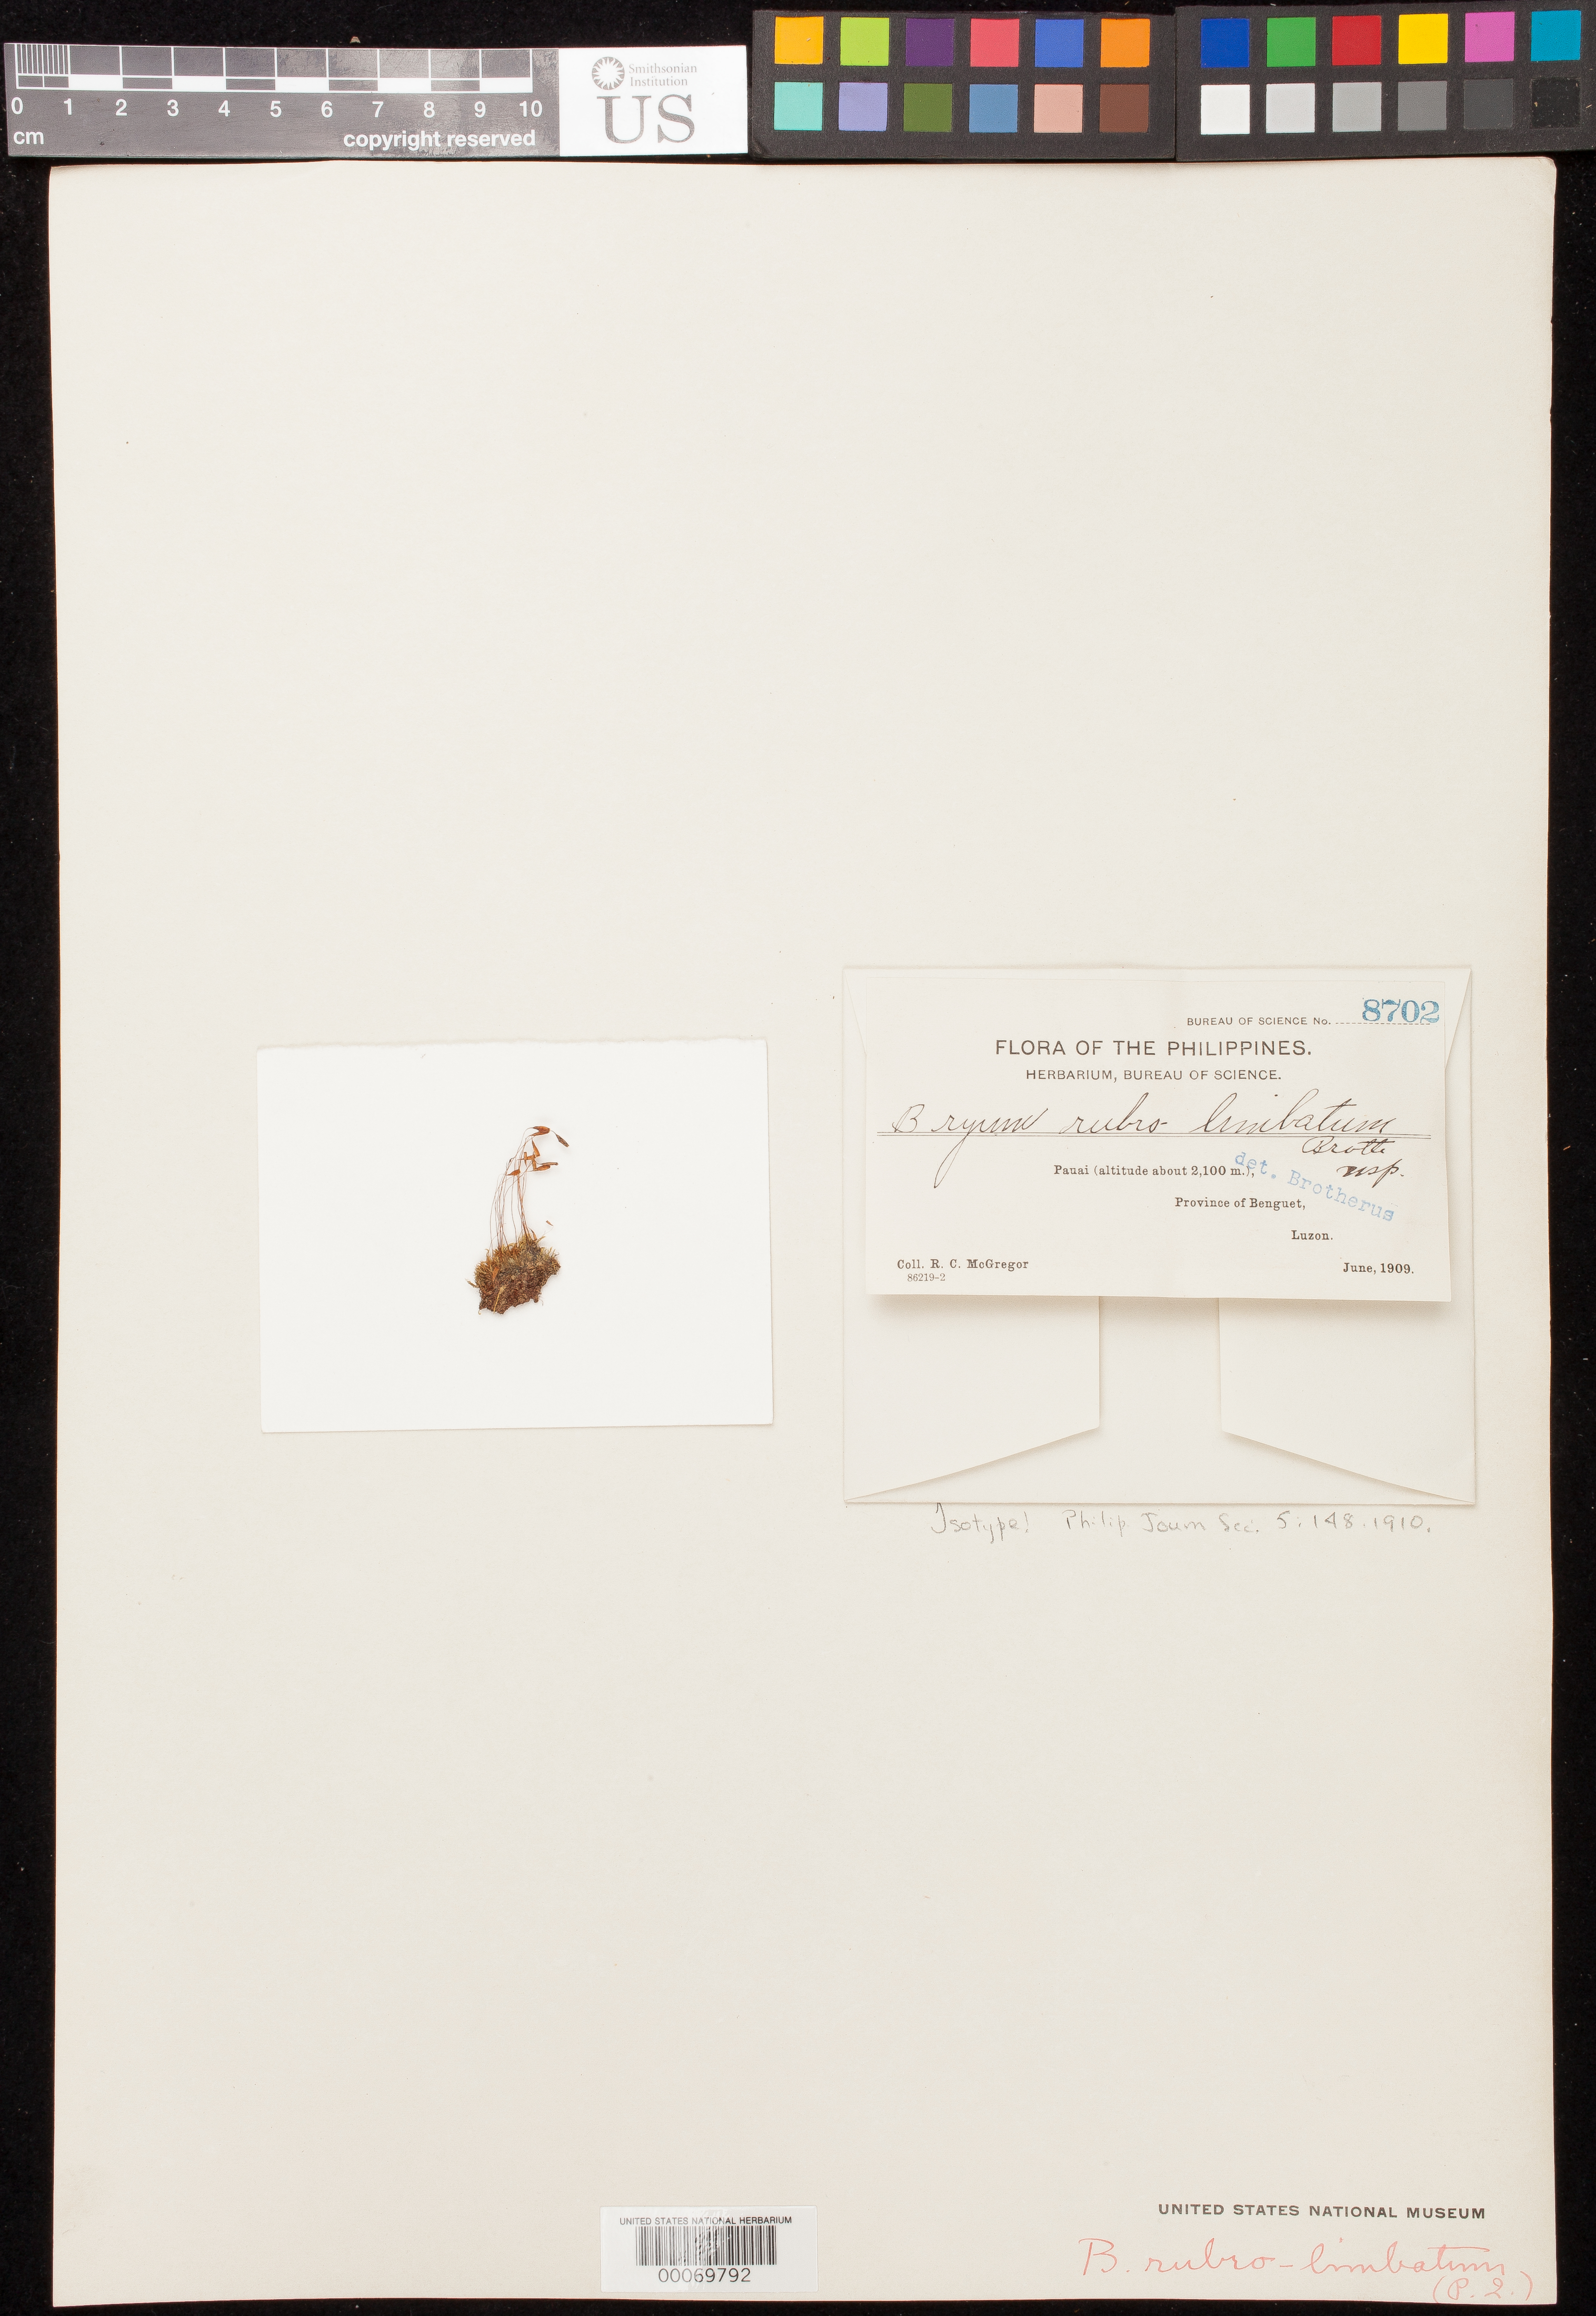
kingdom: Plantae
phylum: Bryophyta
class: Bryopsida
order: Bryales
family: Bryaceae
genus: Bryum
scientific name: Bryum rubro-limbatum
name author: Broth.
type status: Isotype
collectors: R. C. McGregor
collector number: Bur. Sci. 8702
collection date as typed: Jun 1909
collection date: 1909-06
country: Philippines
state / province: Cordillera (Administrative Region)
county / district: Benguet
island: Luzon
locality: Pauai.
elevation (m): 2100